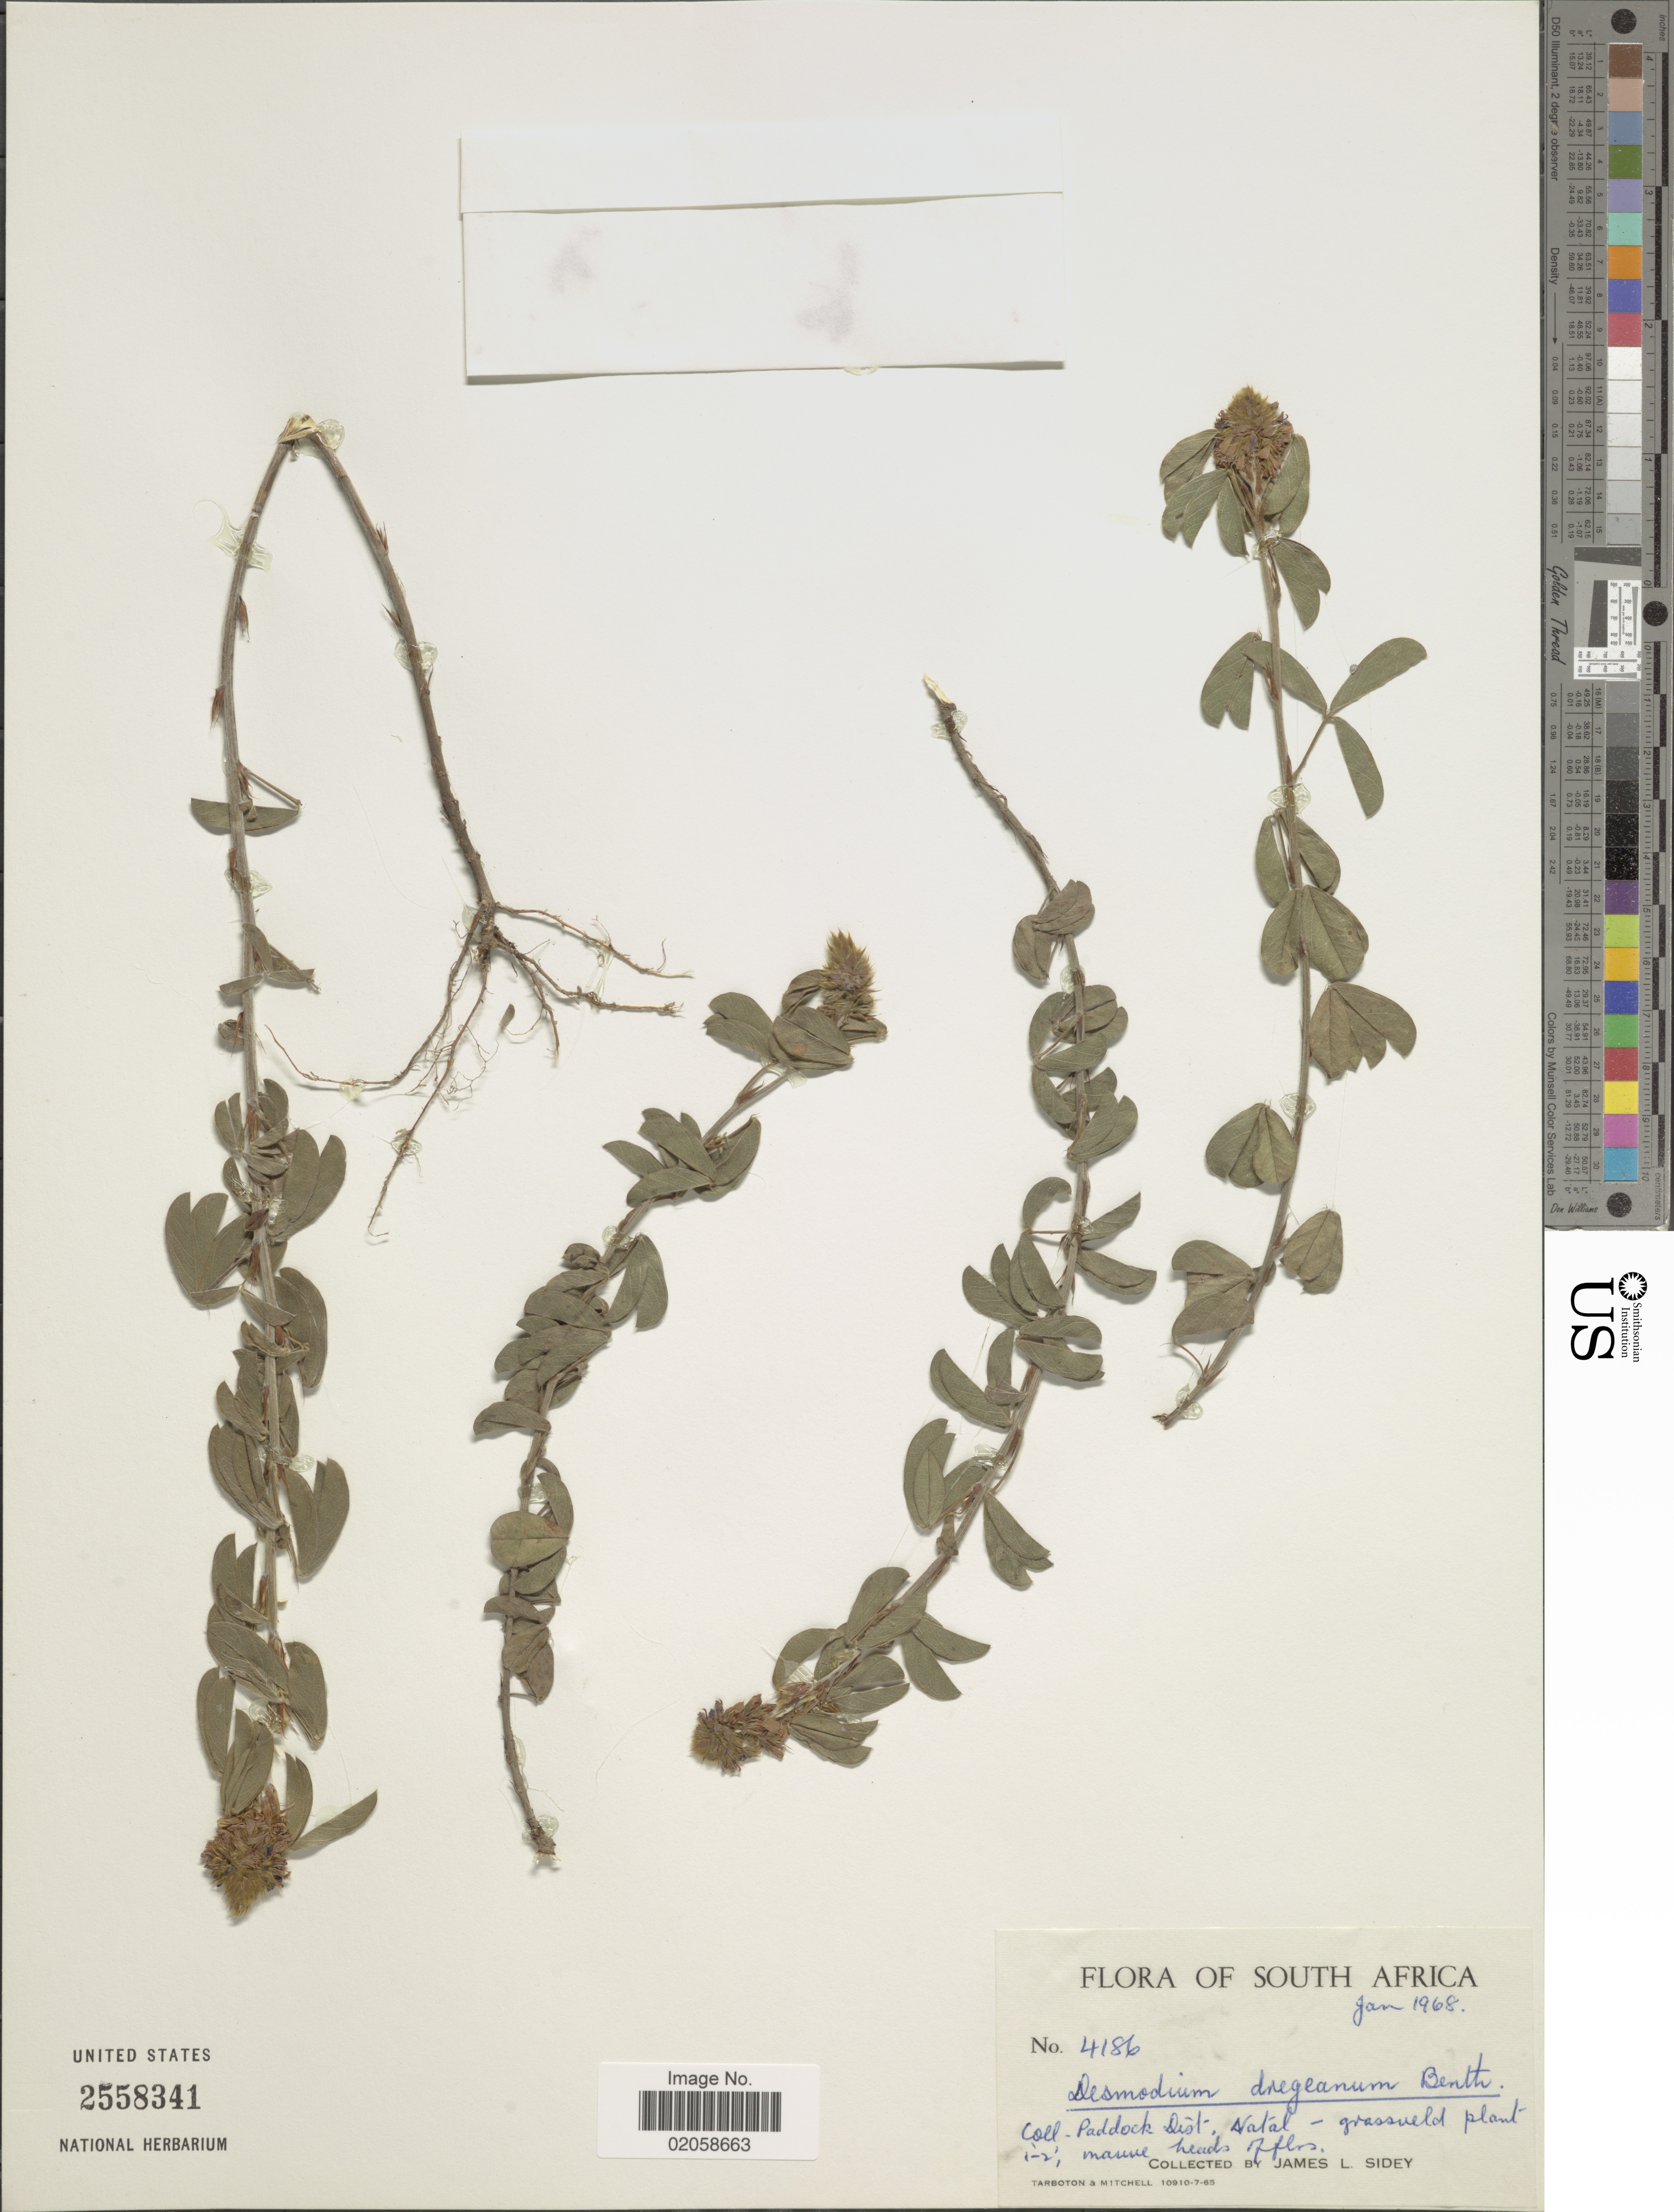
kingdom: Plantae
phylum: Tracheophyta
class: Magnoliopsida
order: Fabales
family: Fabaceae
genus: Grona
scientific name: Grona caffra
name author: (E. Mey.) H. Ohashi & K. Ohashi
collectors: J. L. Sidey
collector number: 4186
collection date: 1968-01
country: South Africa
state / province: KwaZulu-Natal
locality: Paddock Dist. Natal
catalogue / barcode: US 2558341